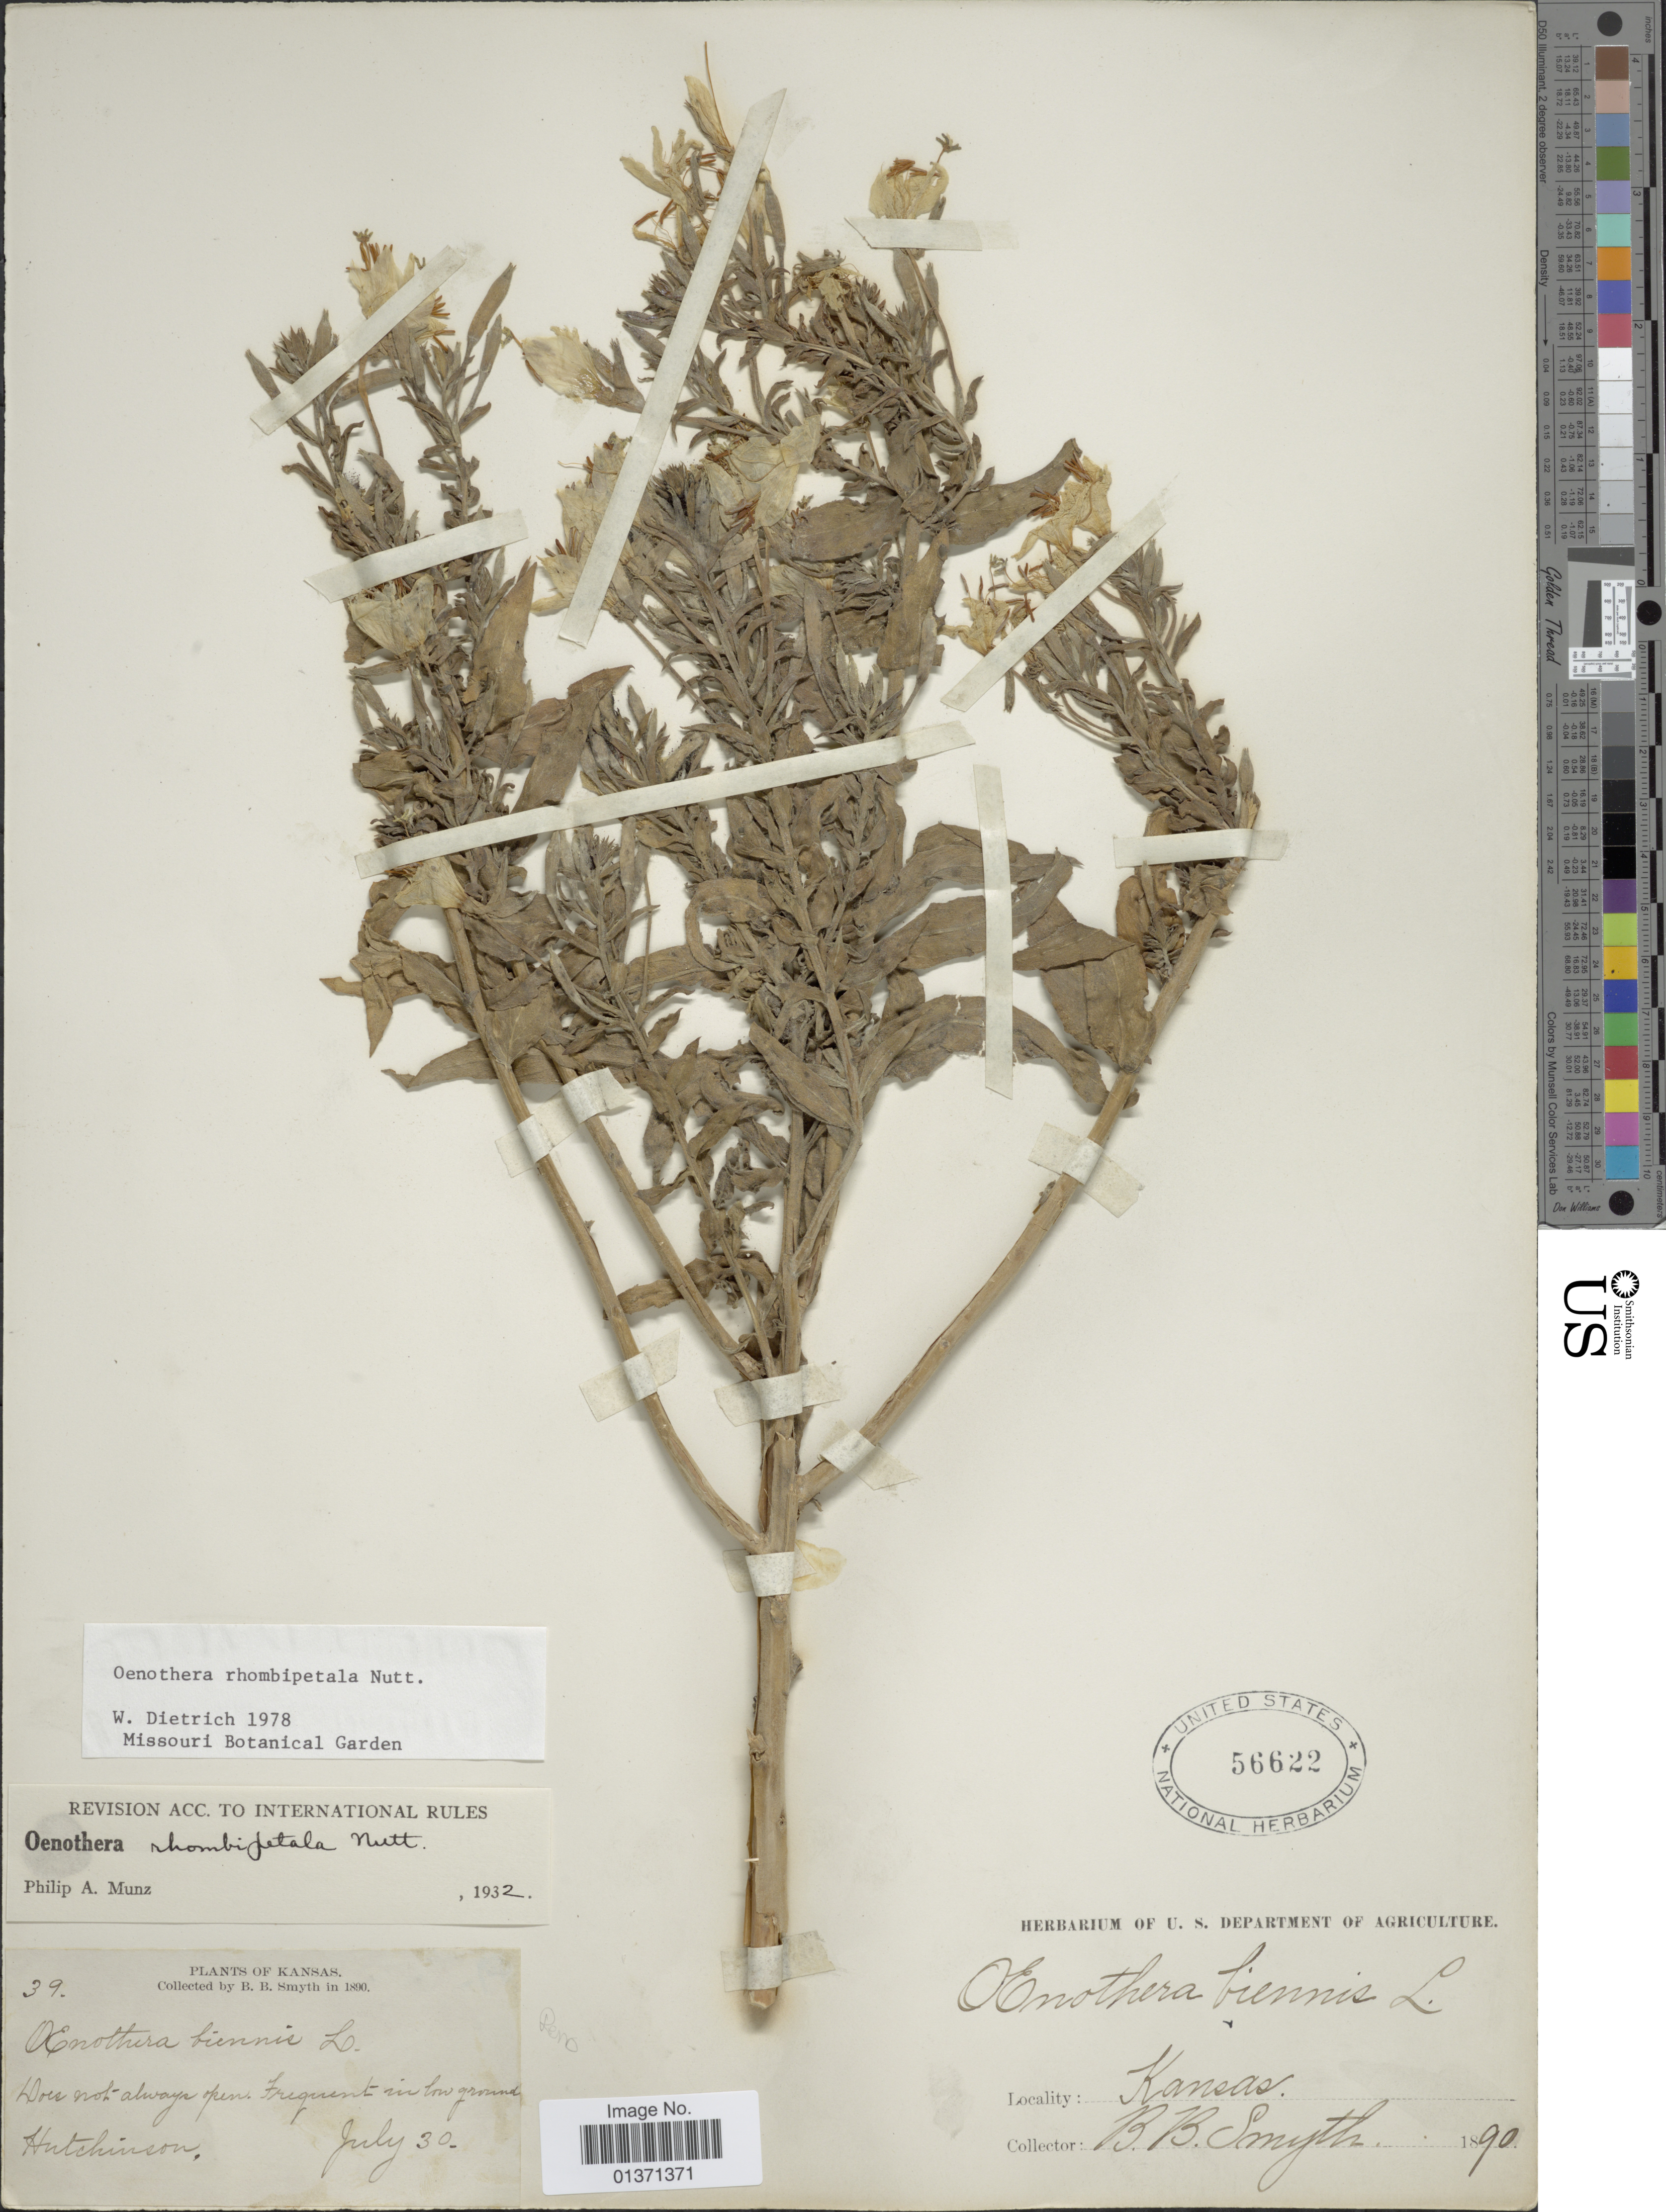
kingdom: Plantae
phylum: Tracheophyta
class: Magnoliopsida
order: Myrtales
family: Onagraceae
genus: Oenothera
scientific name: Oenothera rhombipetala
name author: Nutt. ex Torr & A. Gray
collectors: B. Smyth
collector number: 39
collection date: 1890-07-30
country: United States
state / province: Kansas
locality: Does not always open frequent in low ground Hutchison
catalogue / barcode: US 56622